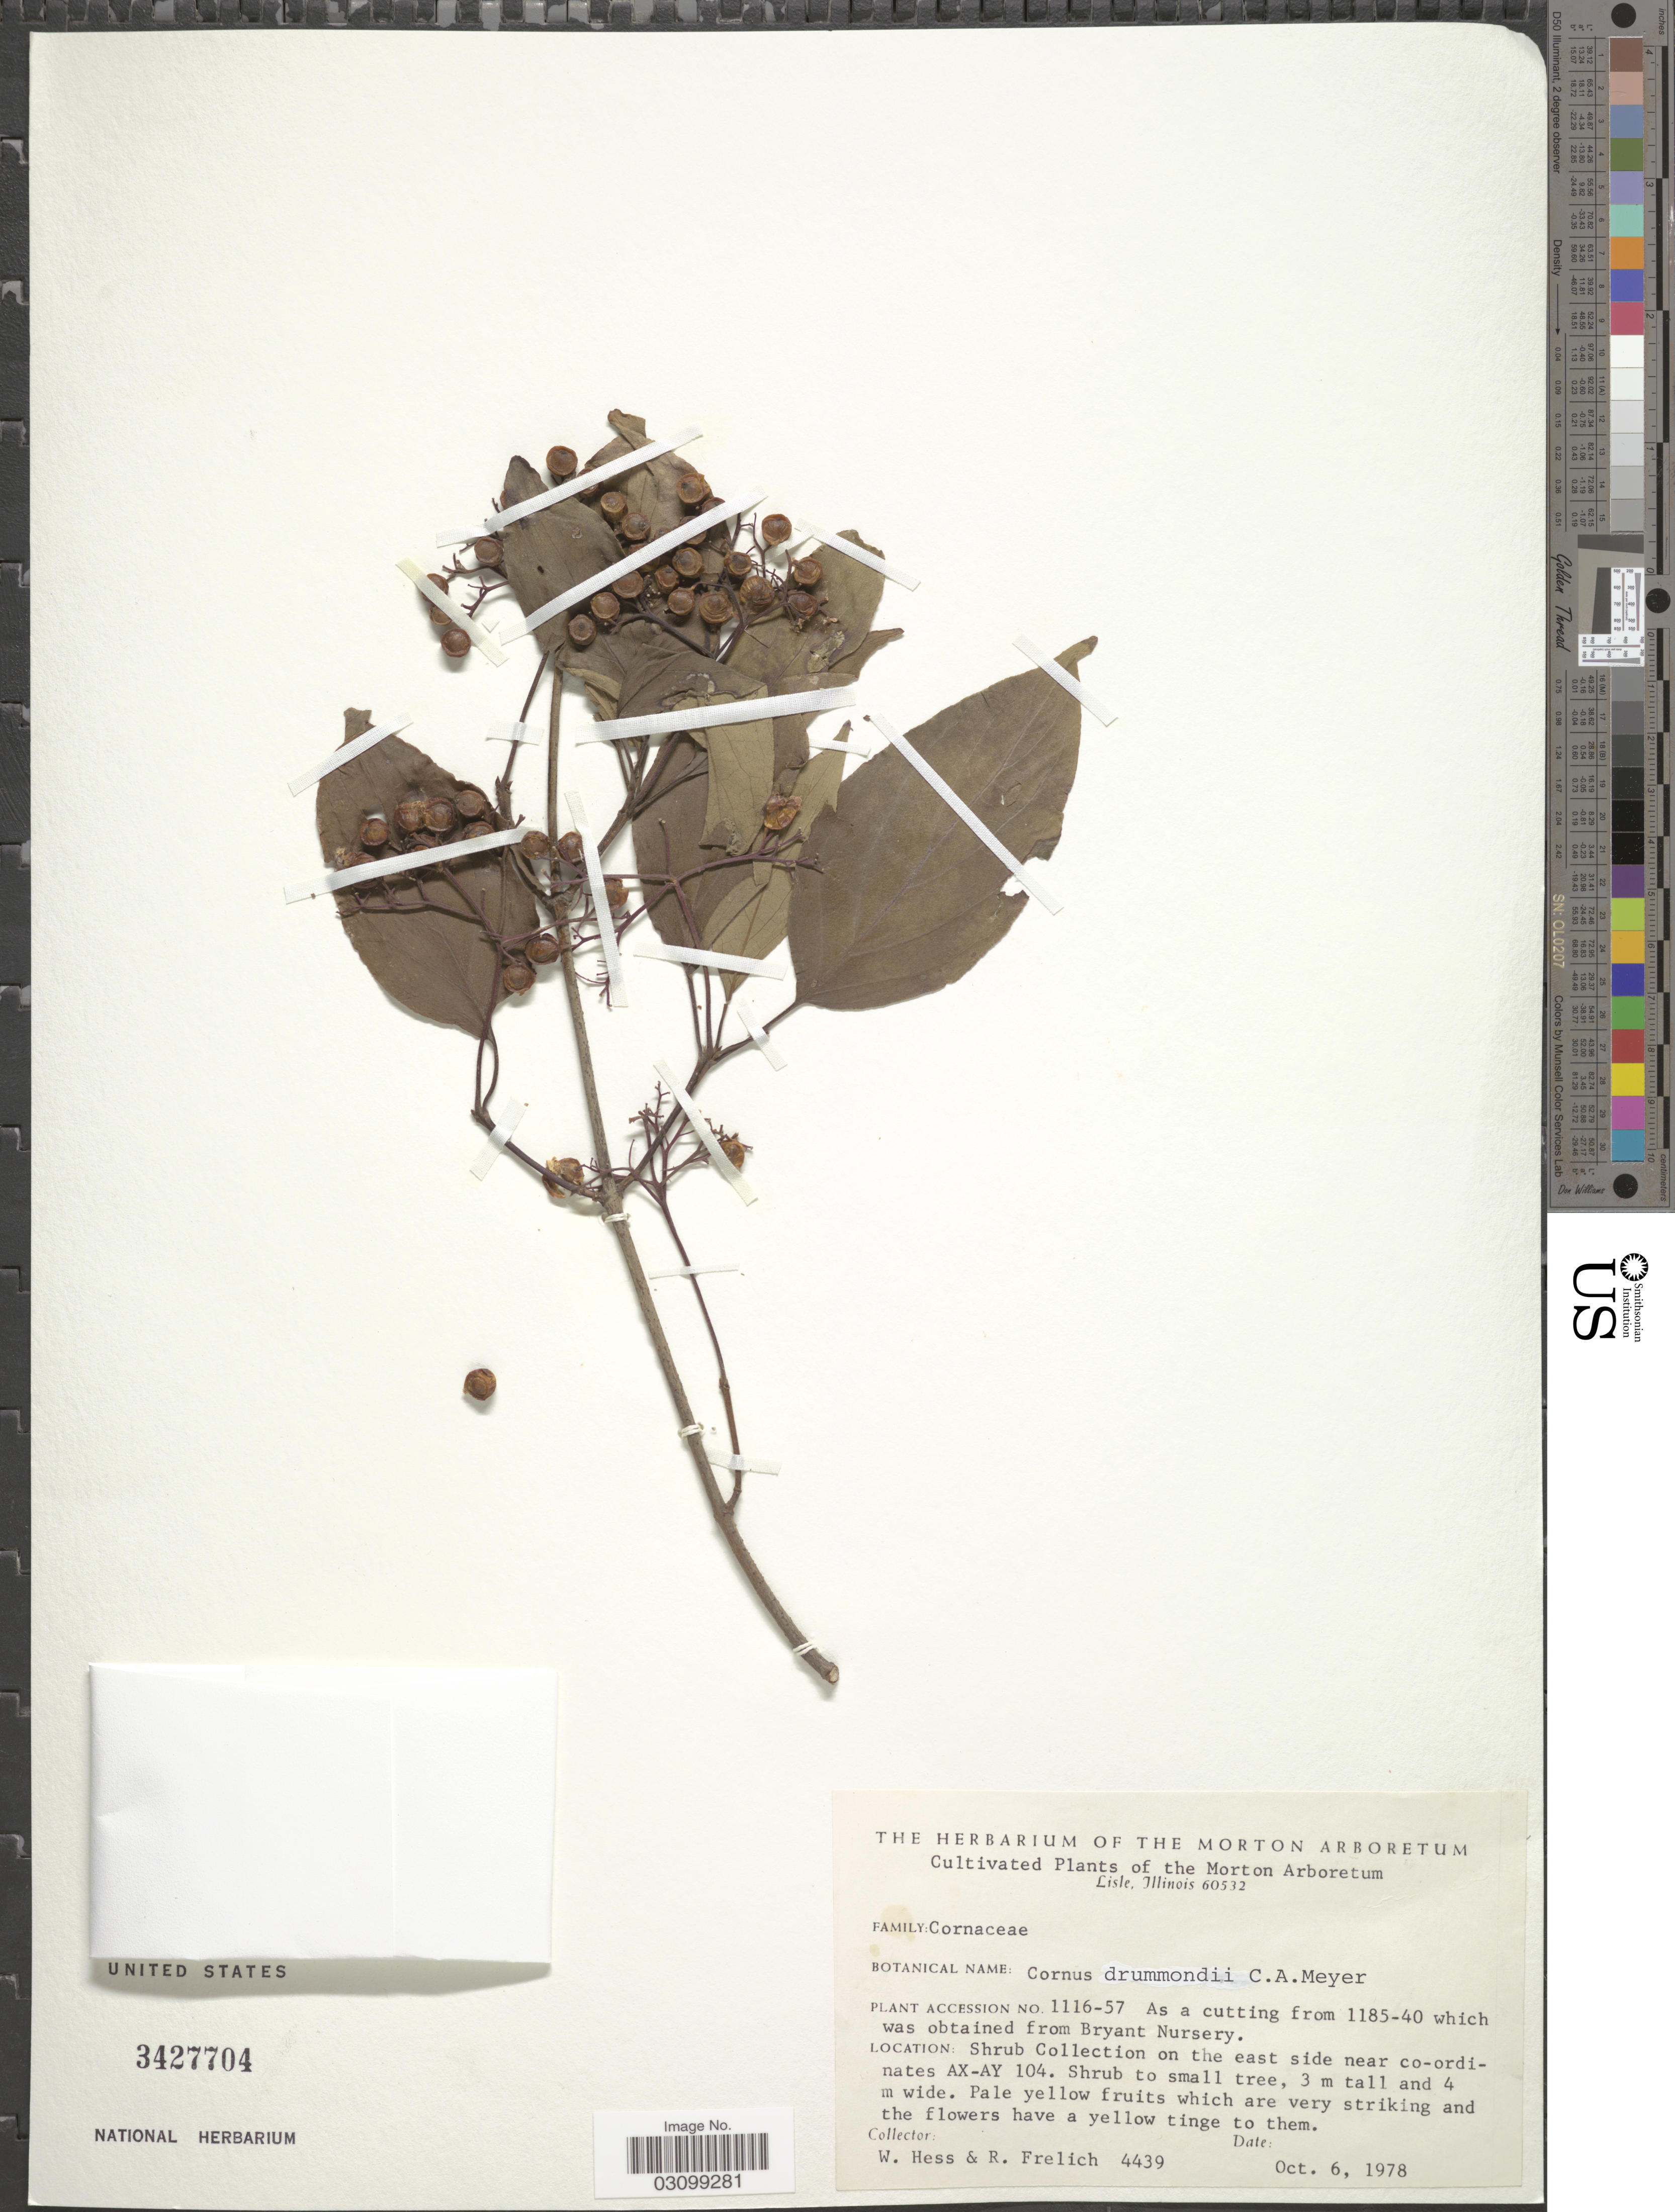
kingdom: Plantae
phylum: Tracheophyta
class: Magnoliopsida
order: Cornales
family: Cornaceae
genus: Cornus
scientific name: Cornus drummondii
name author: C.A. Mey.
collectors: W. Hess & R. Frelich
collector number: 4439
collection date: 1978-10-06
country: United States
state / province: Illinois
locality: Morton Arboretum. Lisle, Illinois 60532.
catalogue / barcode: US 3427704